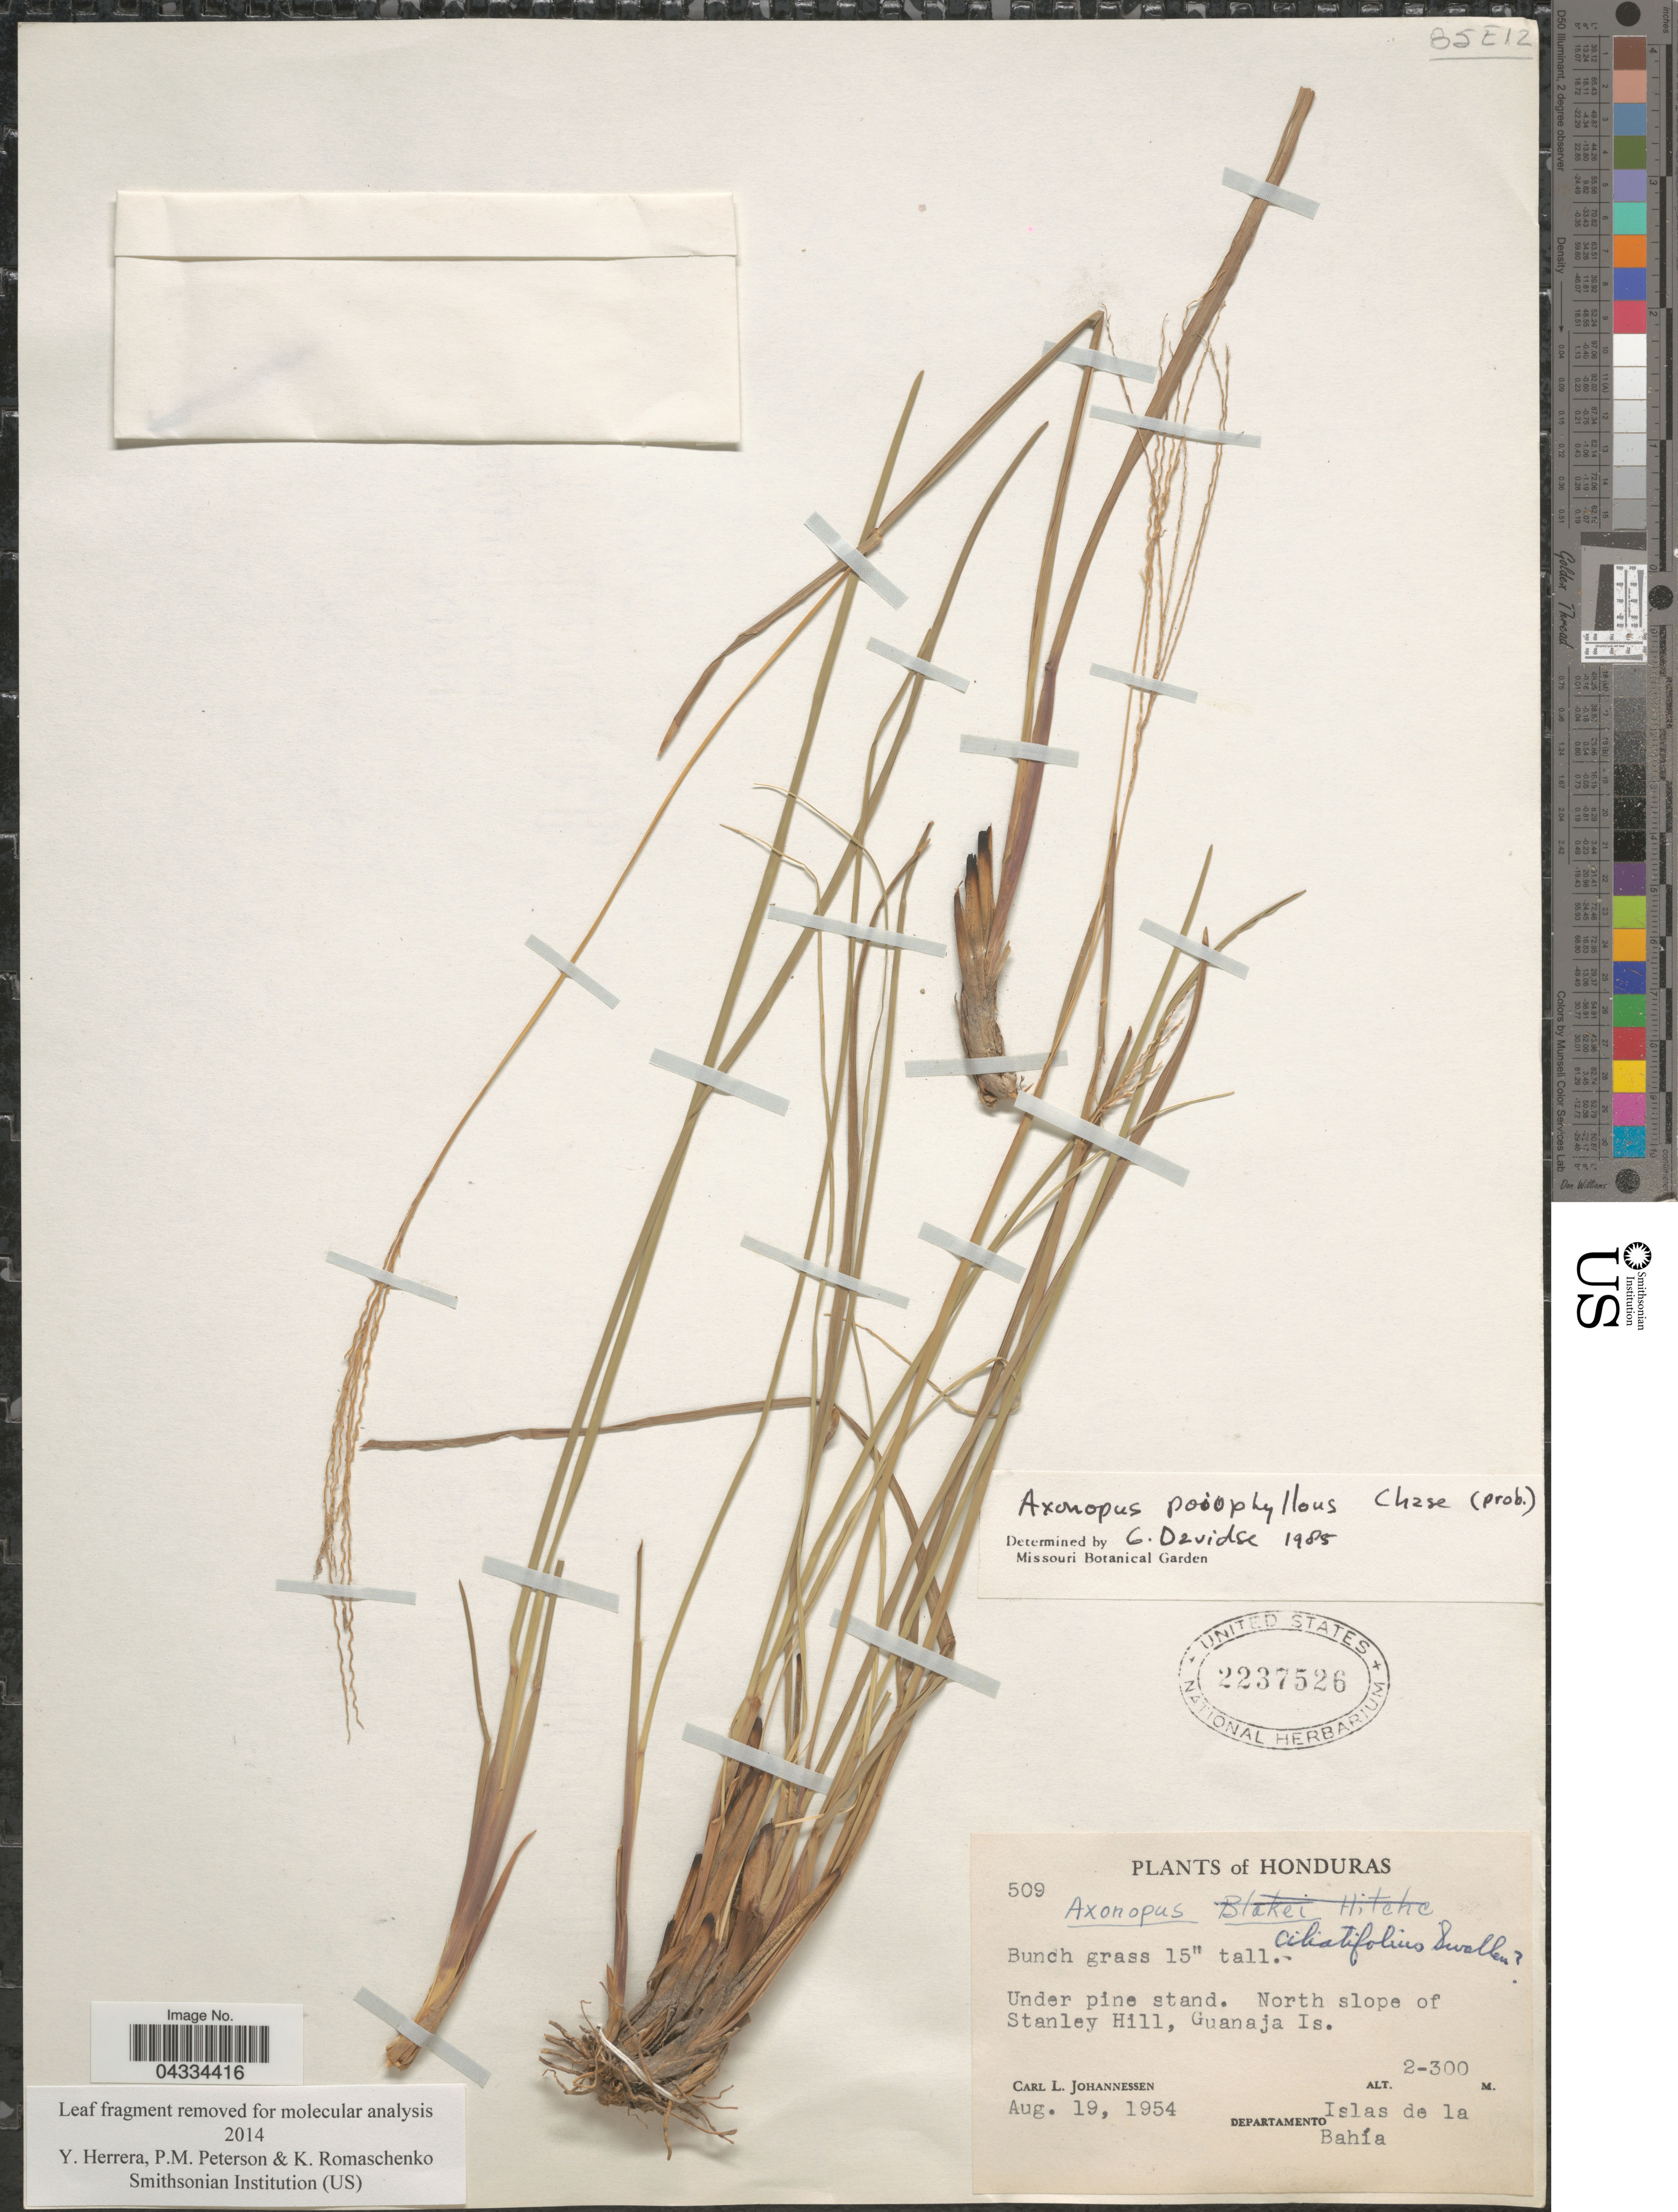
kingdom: Plantae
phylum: Tracheophyta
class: Liliopsida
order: Poales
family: Poaceae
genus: Axonopus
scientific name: Axonopus poiophyllus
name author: Chase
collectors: C. Johannessen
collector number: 509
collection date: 1954-08-19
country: Honduras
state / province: Islas de la Bahía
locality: North slope of Stanley Hill, Guanaja Is. Departamento Islas de la Bahía.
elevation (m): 200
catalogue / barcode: US 2238526